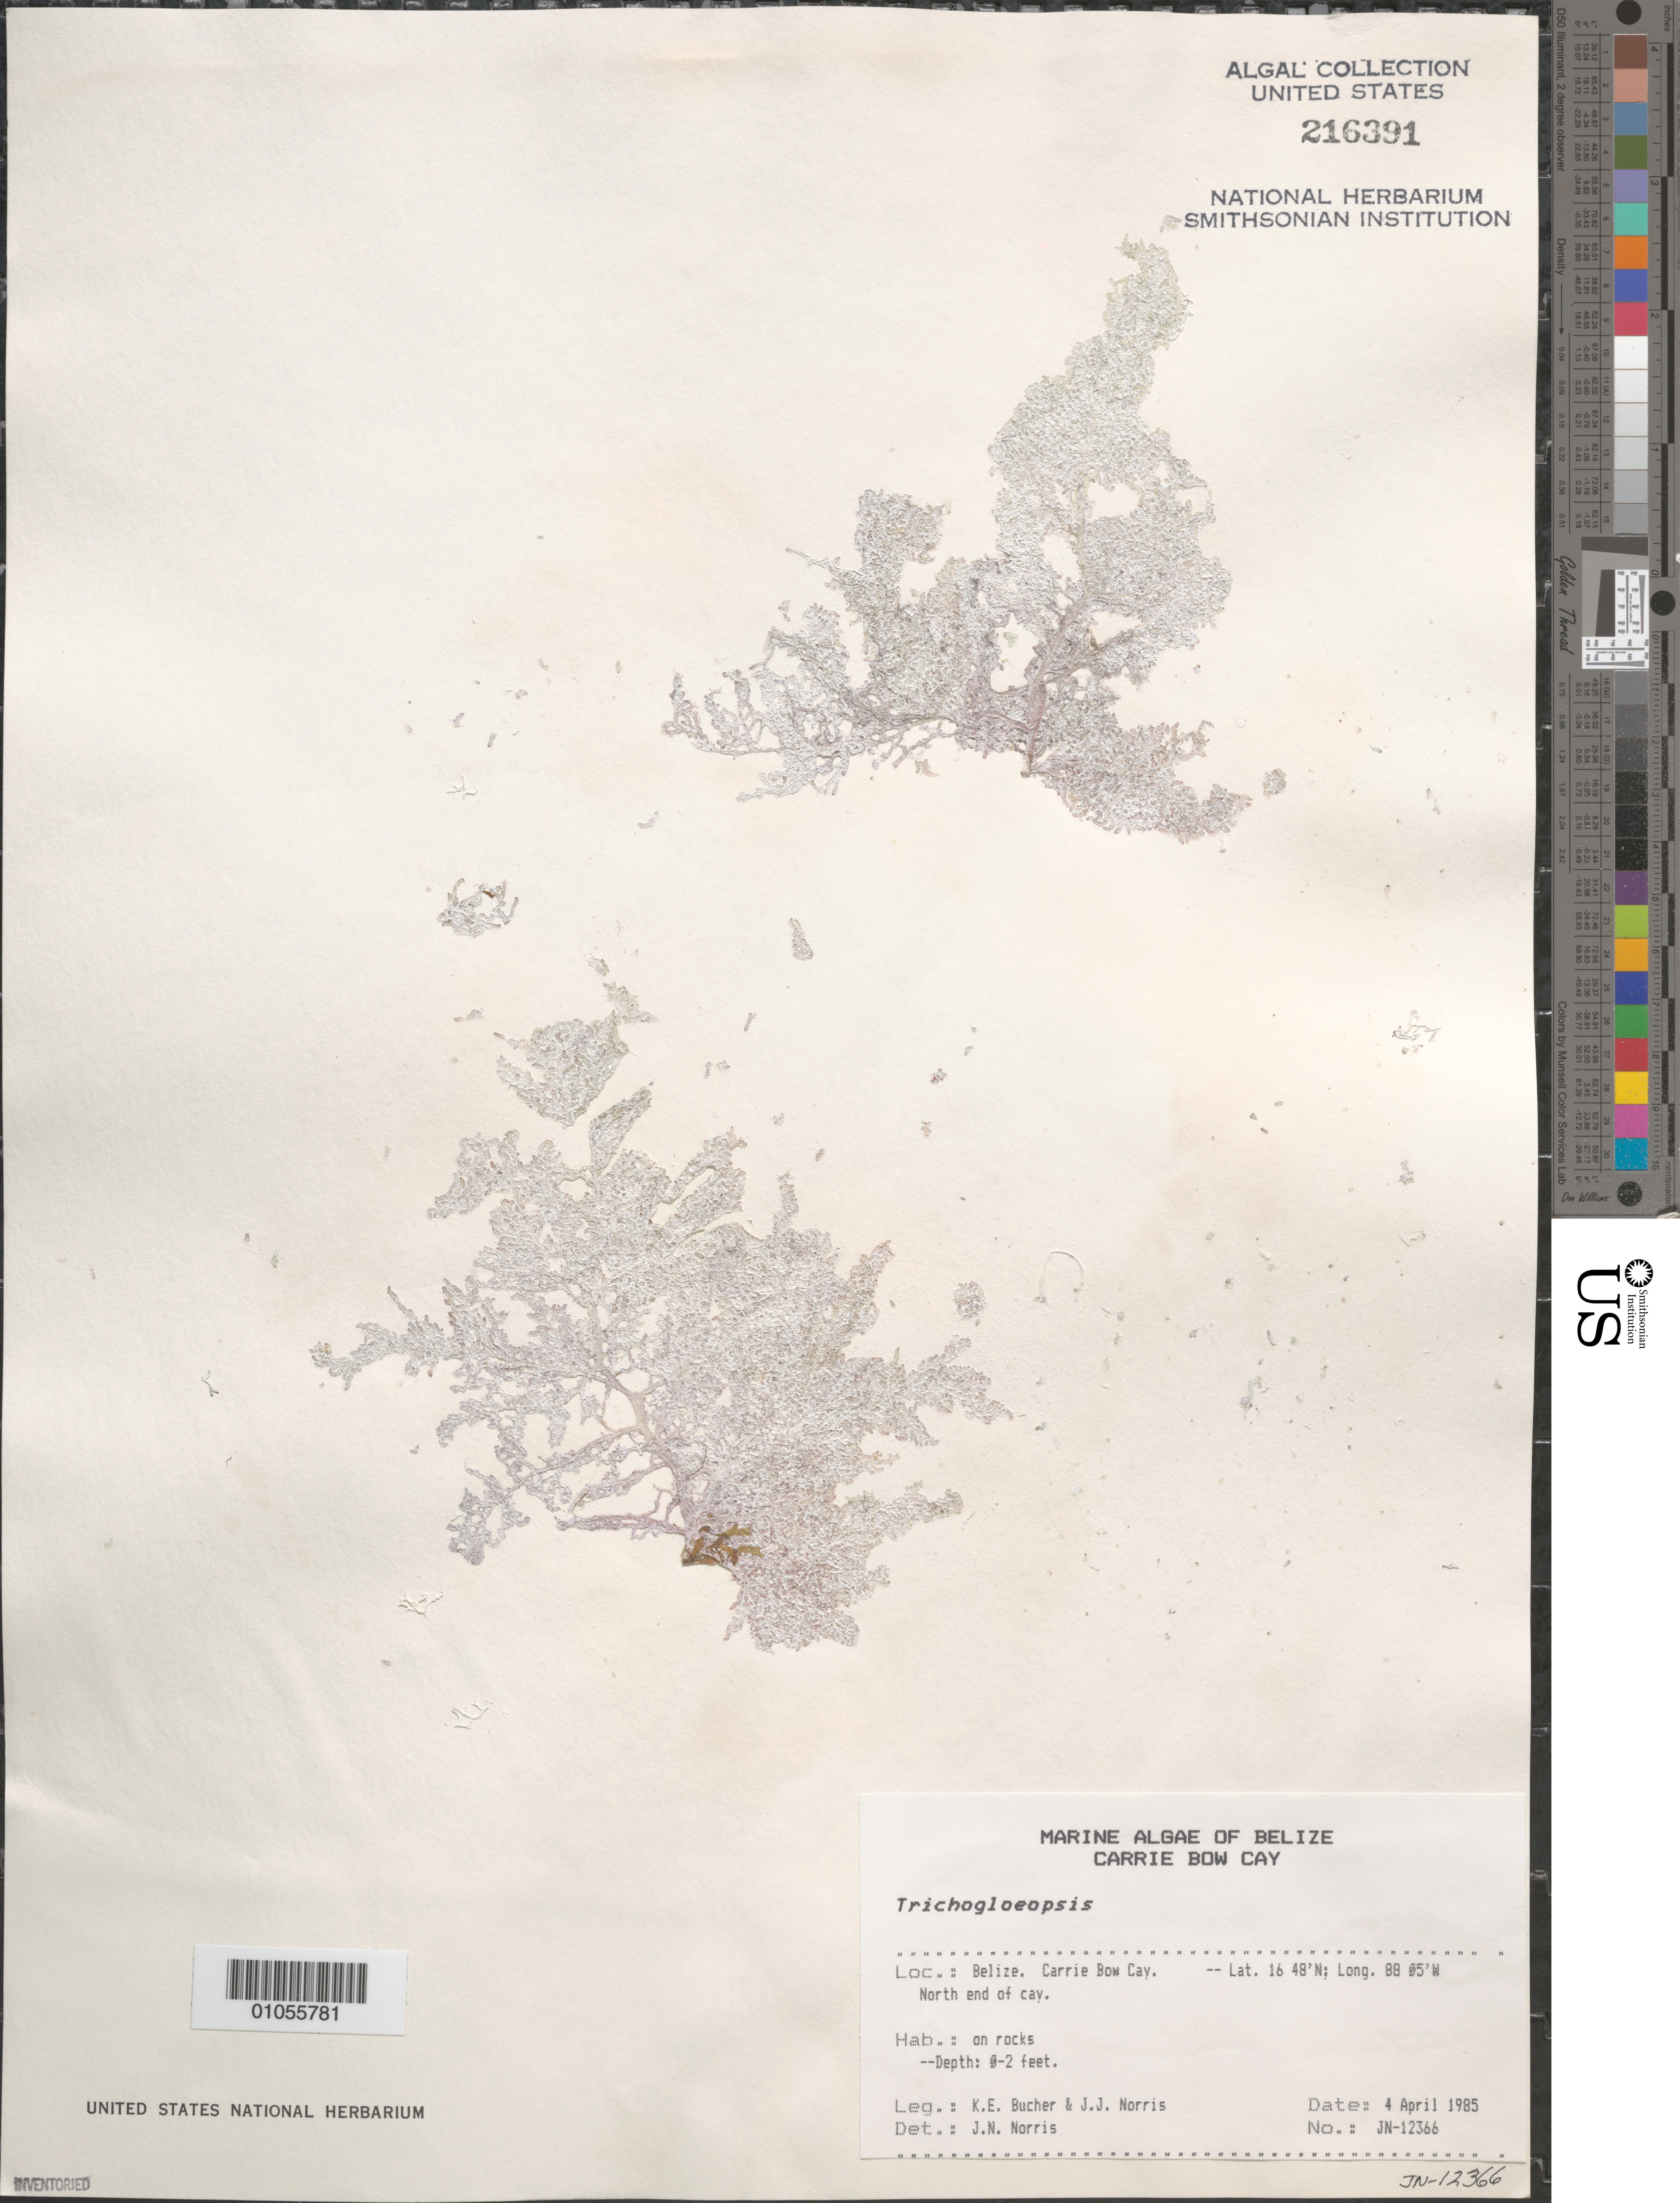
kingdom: Plantae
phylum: Rhodophyta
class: Florideophyceae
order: Nemaliales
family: Liagoraceae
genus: Trichogloeopsis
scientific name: Trichogloeopsis sp.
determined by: Norris, James N.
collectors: K. E. Bucher & J. A. Norris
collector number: JN-12366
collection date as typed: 04 Apr 1985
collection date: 1985-04-04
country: Belize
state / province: Stann Creek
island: Carrie Bow Cay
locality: North end of cay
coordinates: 16 48'N, 88 05'W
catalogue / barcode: US 216391